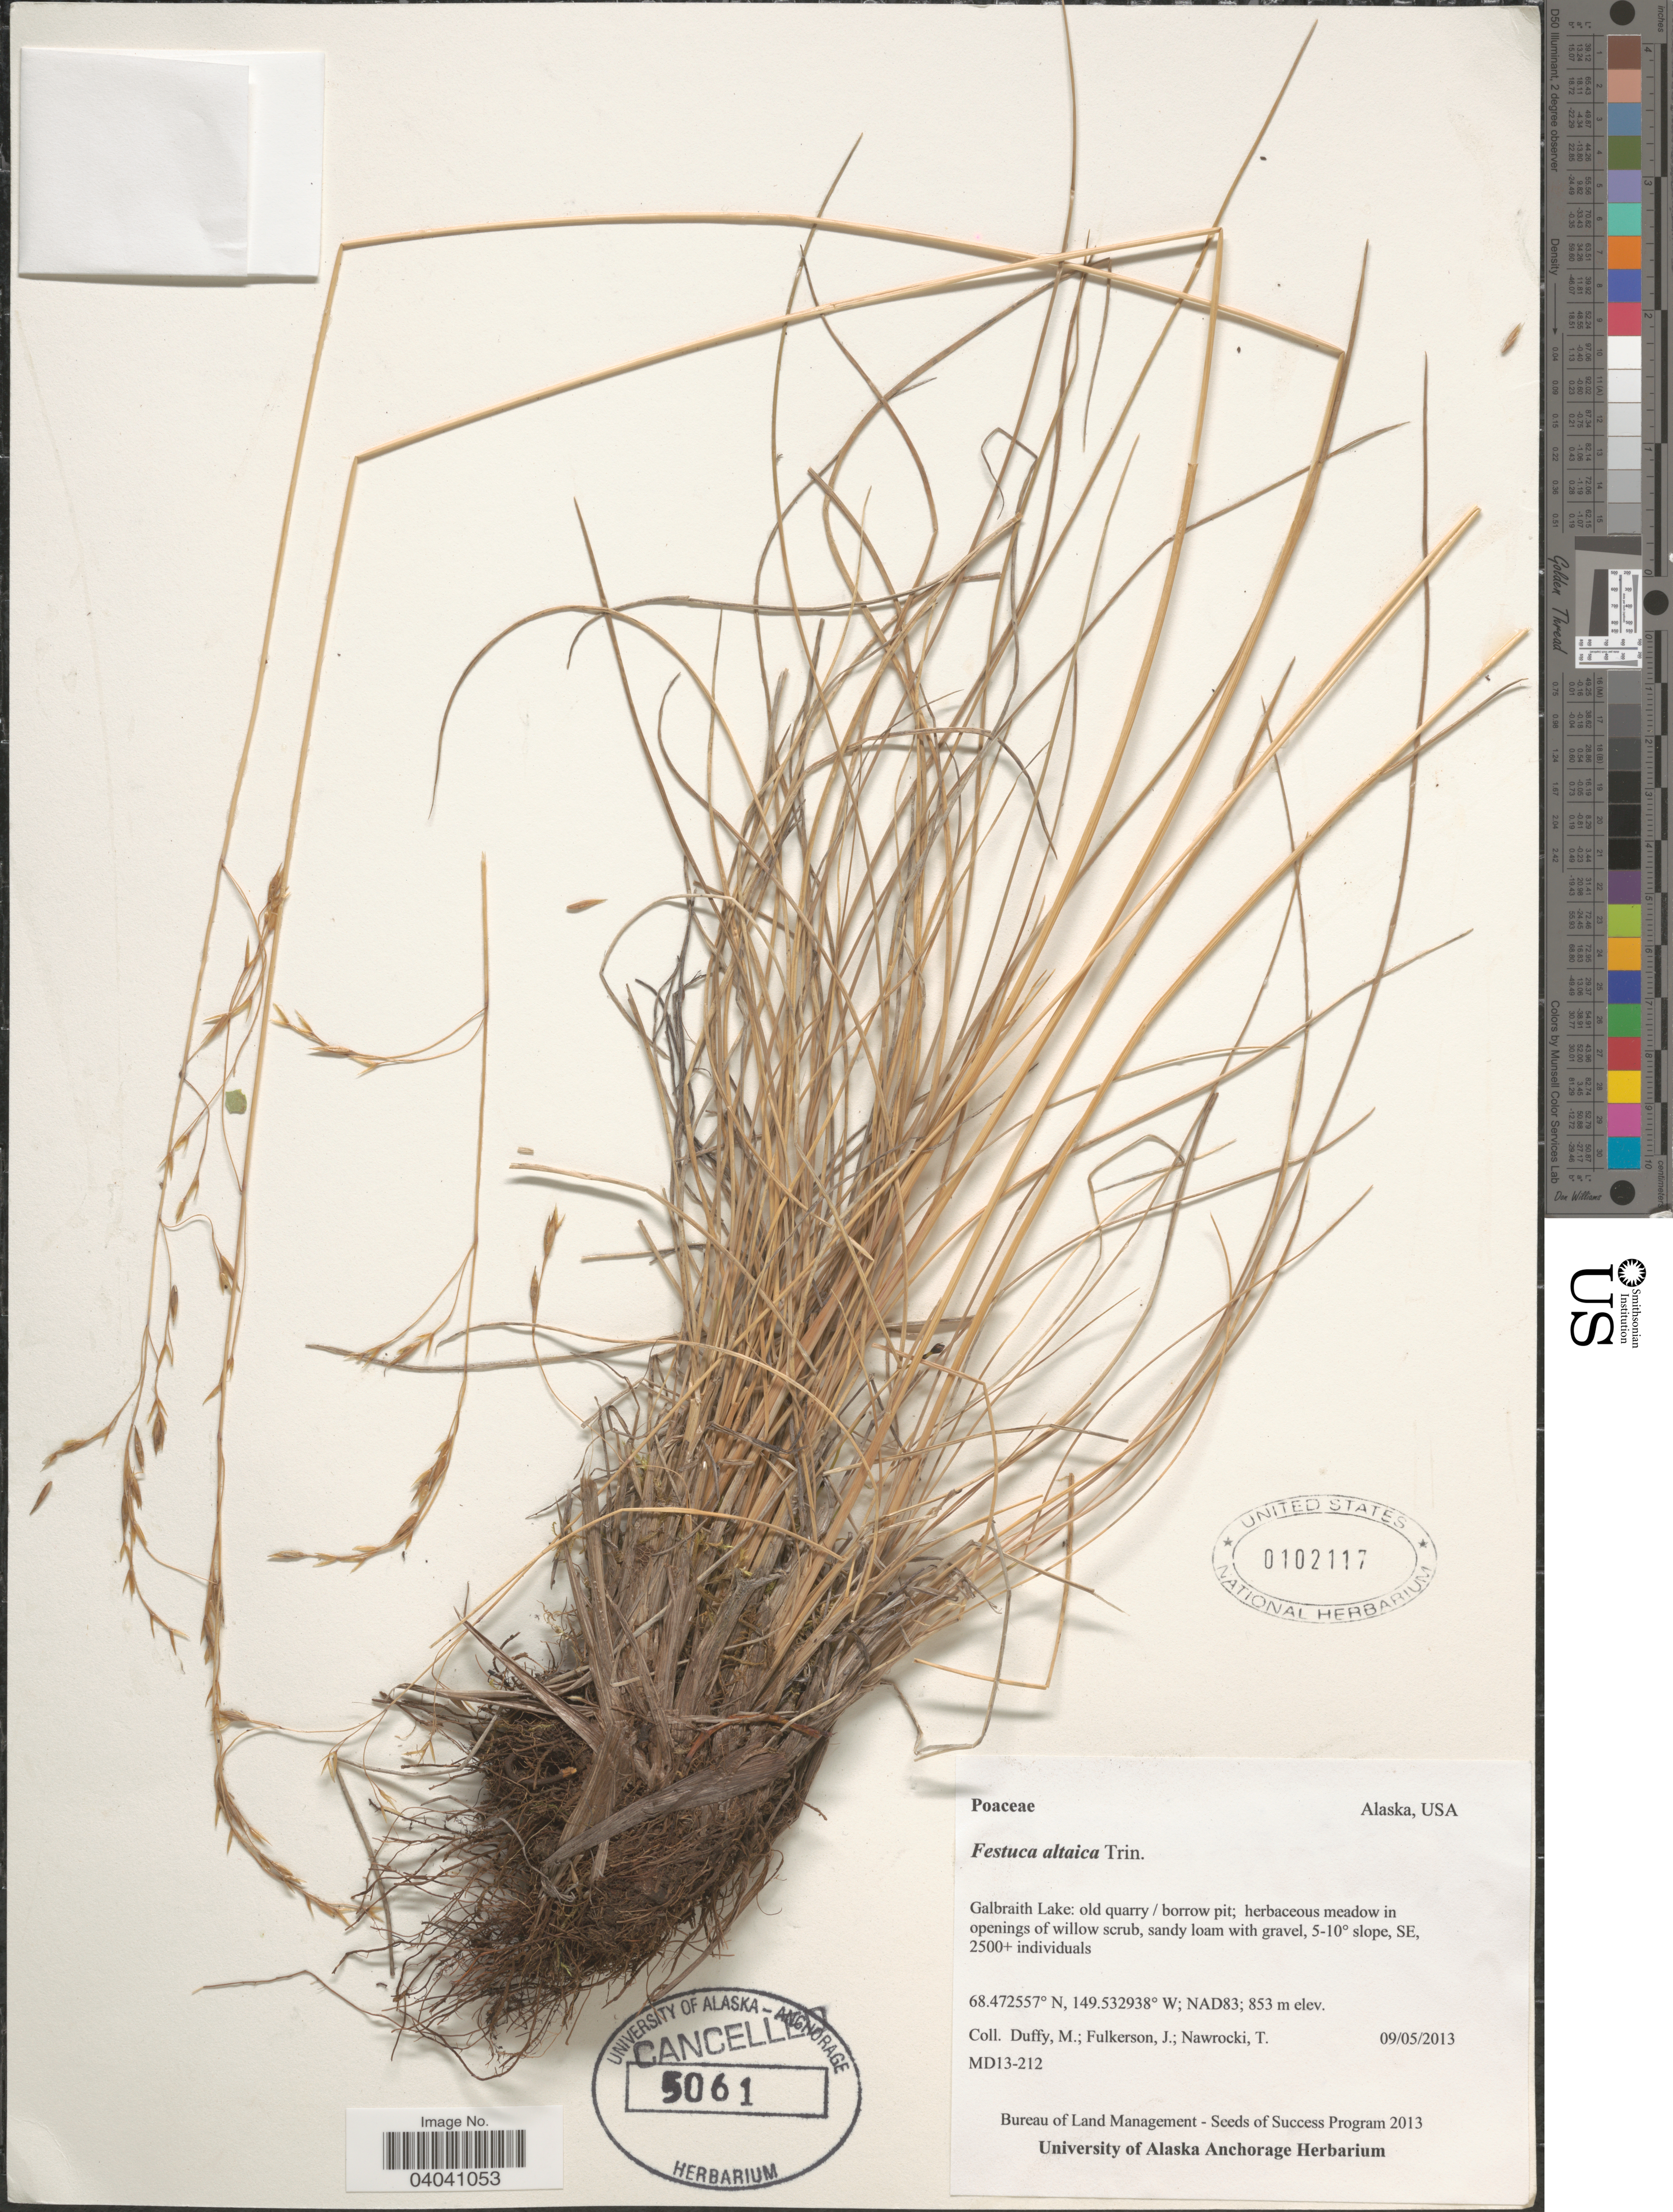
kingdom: Plantae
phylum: Tracheophyta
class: Liliopsida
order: Poales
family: Poaceae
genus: Festuca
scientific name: Festuca altaica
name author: Trin.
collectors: M. Duffy, J. Fulkerson & T. Nawrocki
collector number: MD13-212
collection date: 2013-09-05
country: United States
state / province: Alaska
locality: Galbraith Lake: old quarry / borrow pit; 5-10° slope, SE.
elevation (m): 853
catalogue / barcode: US 102117